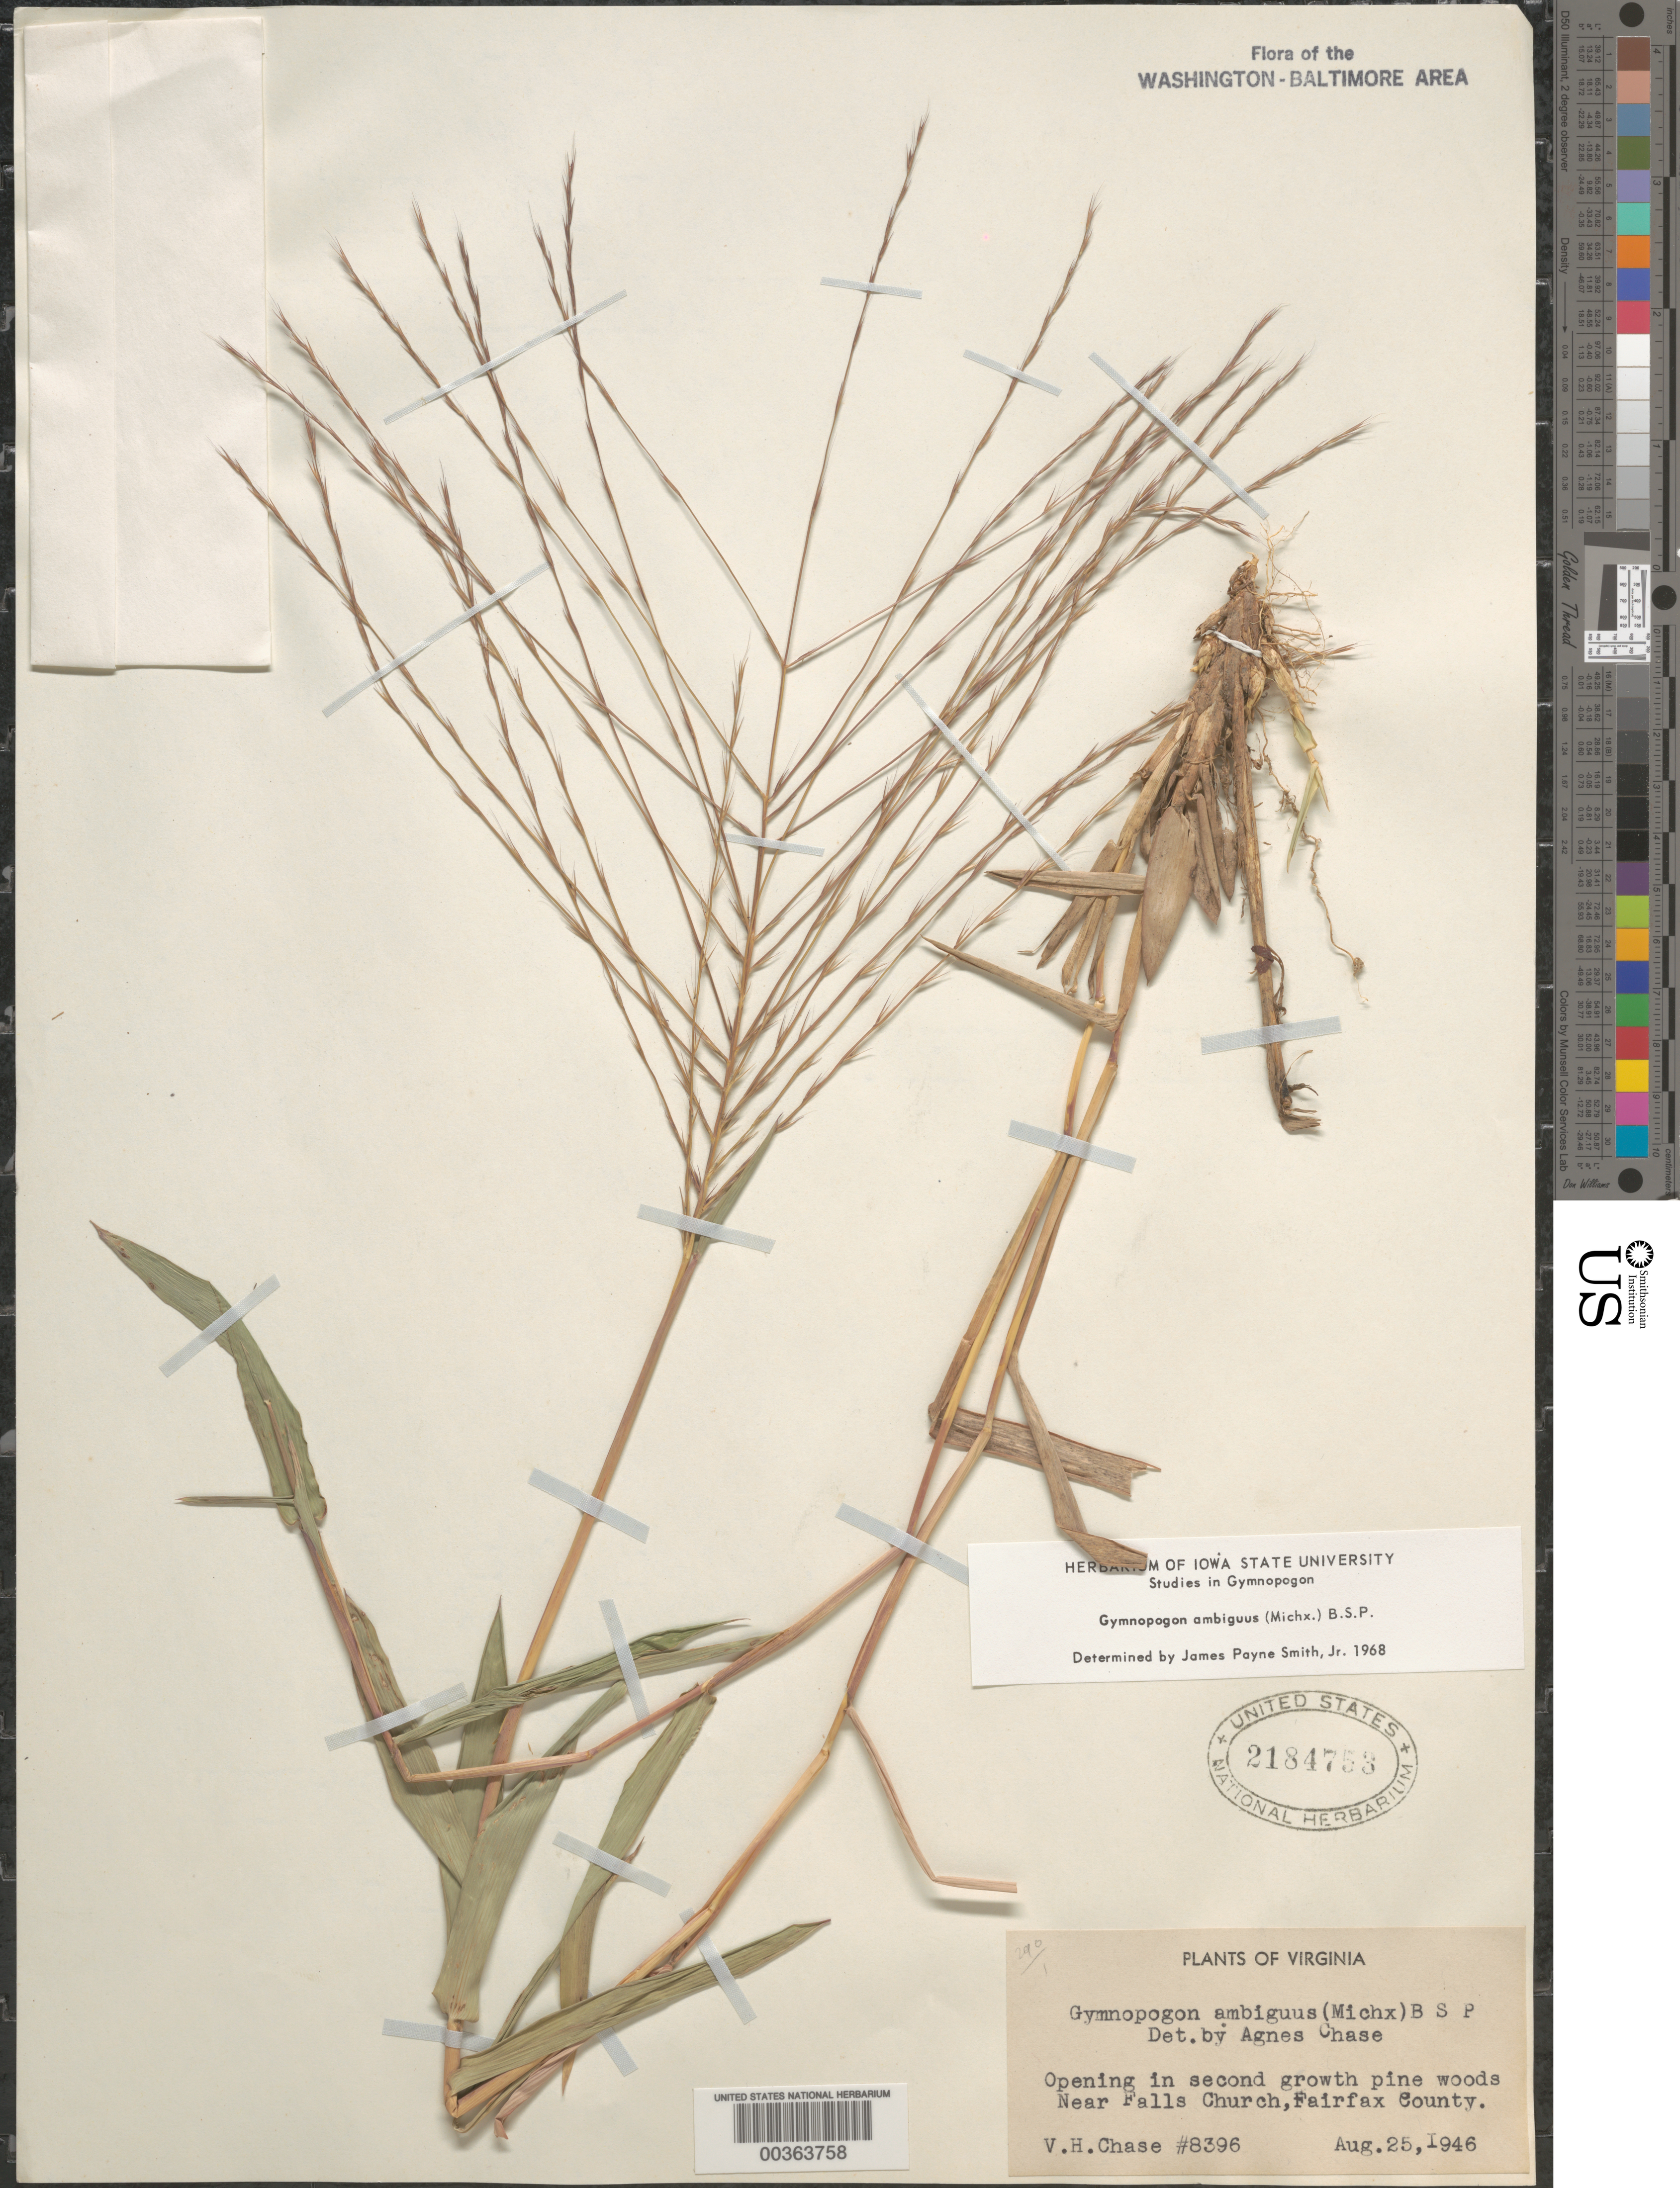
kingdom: Plantae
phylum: Tracheophyta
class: Liliopsida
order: Poales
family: Poaceae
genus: Gymnopogon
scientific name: Gymnopogon ambiguus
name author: (Michx.) Britton, Stearns & Poggenb.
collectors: V. H. Chase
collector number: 8396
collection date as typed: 25 Aug 1946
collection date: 1946-08-25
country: United States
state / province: Virginia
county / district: Fairfax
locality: Falls Church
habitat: Opening in second growth pine woods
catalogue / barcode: US 2184753